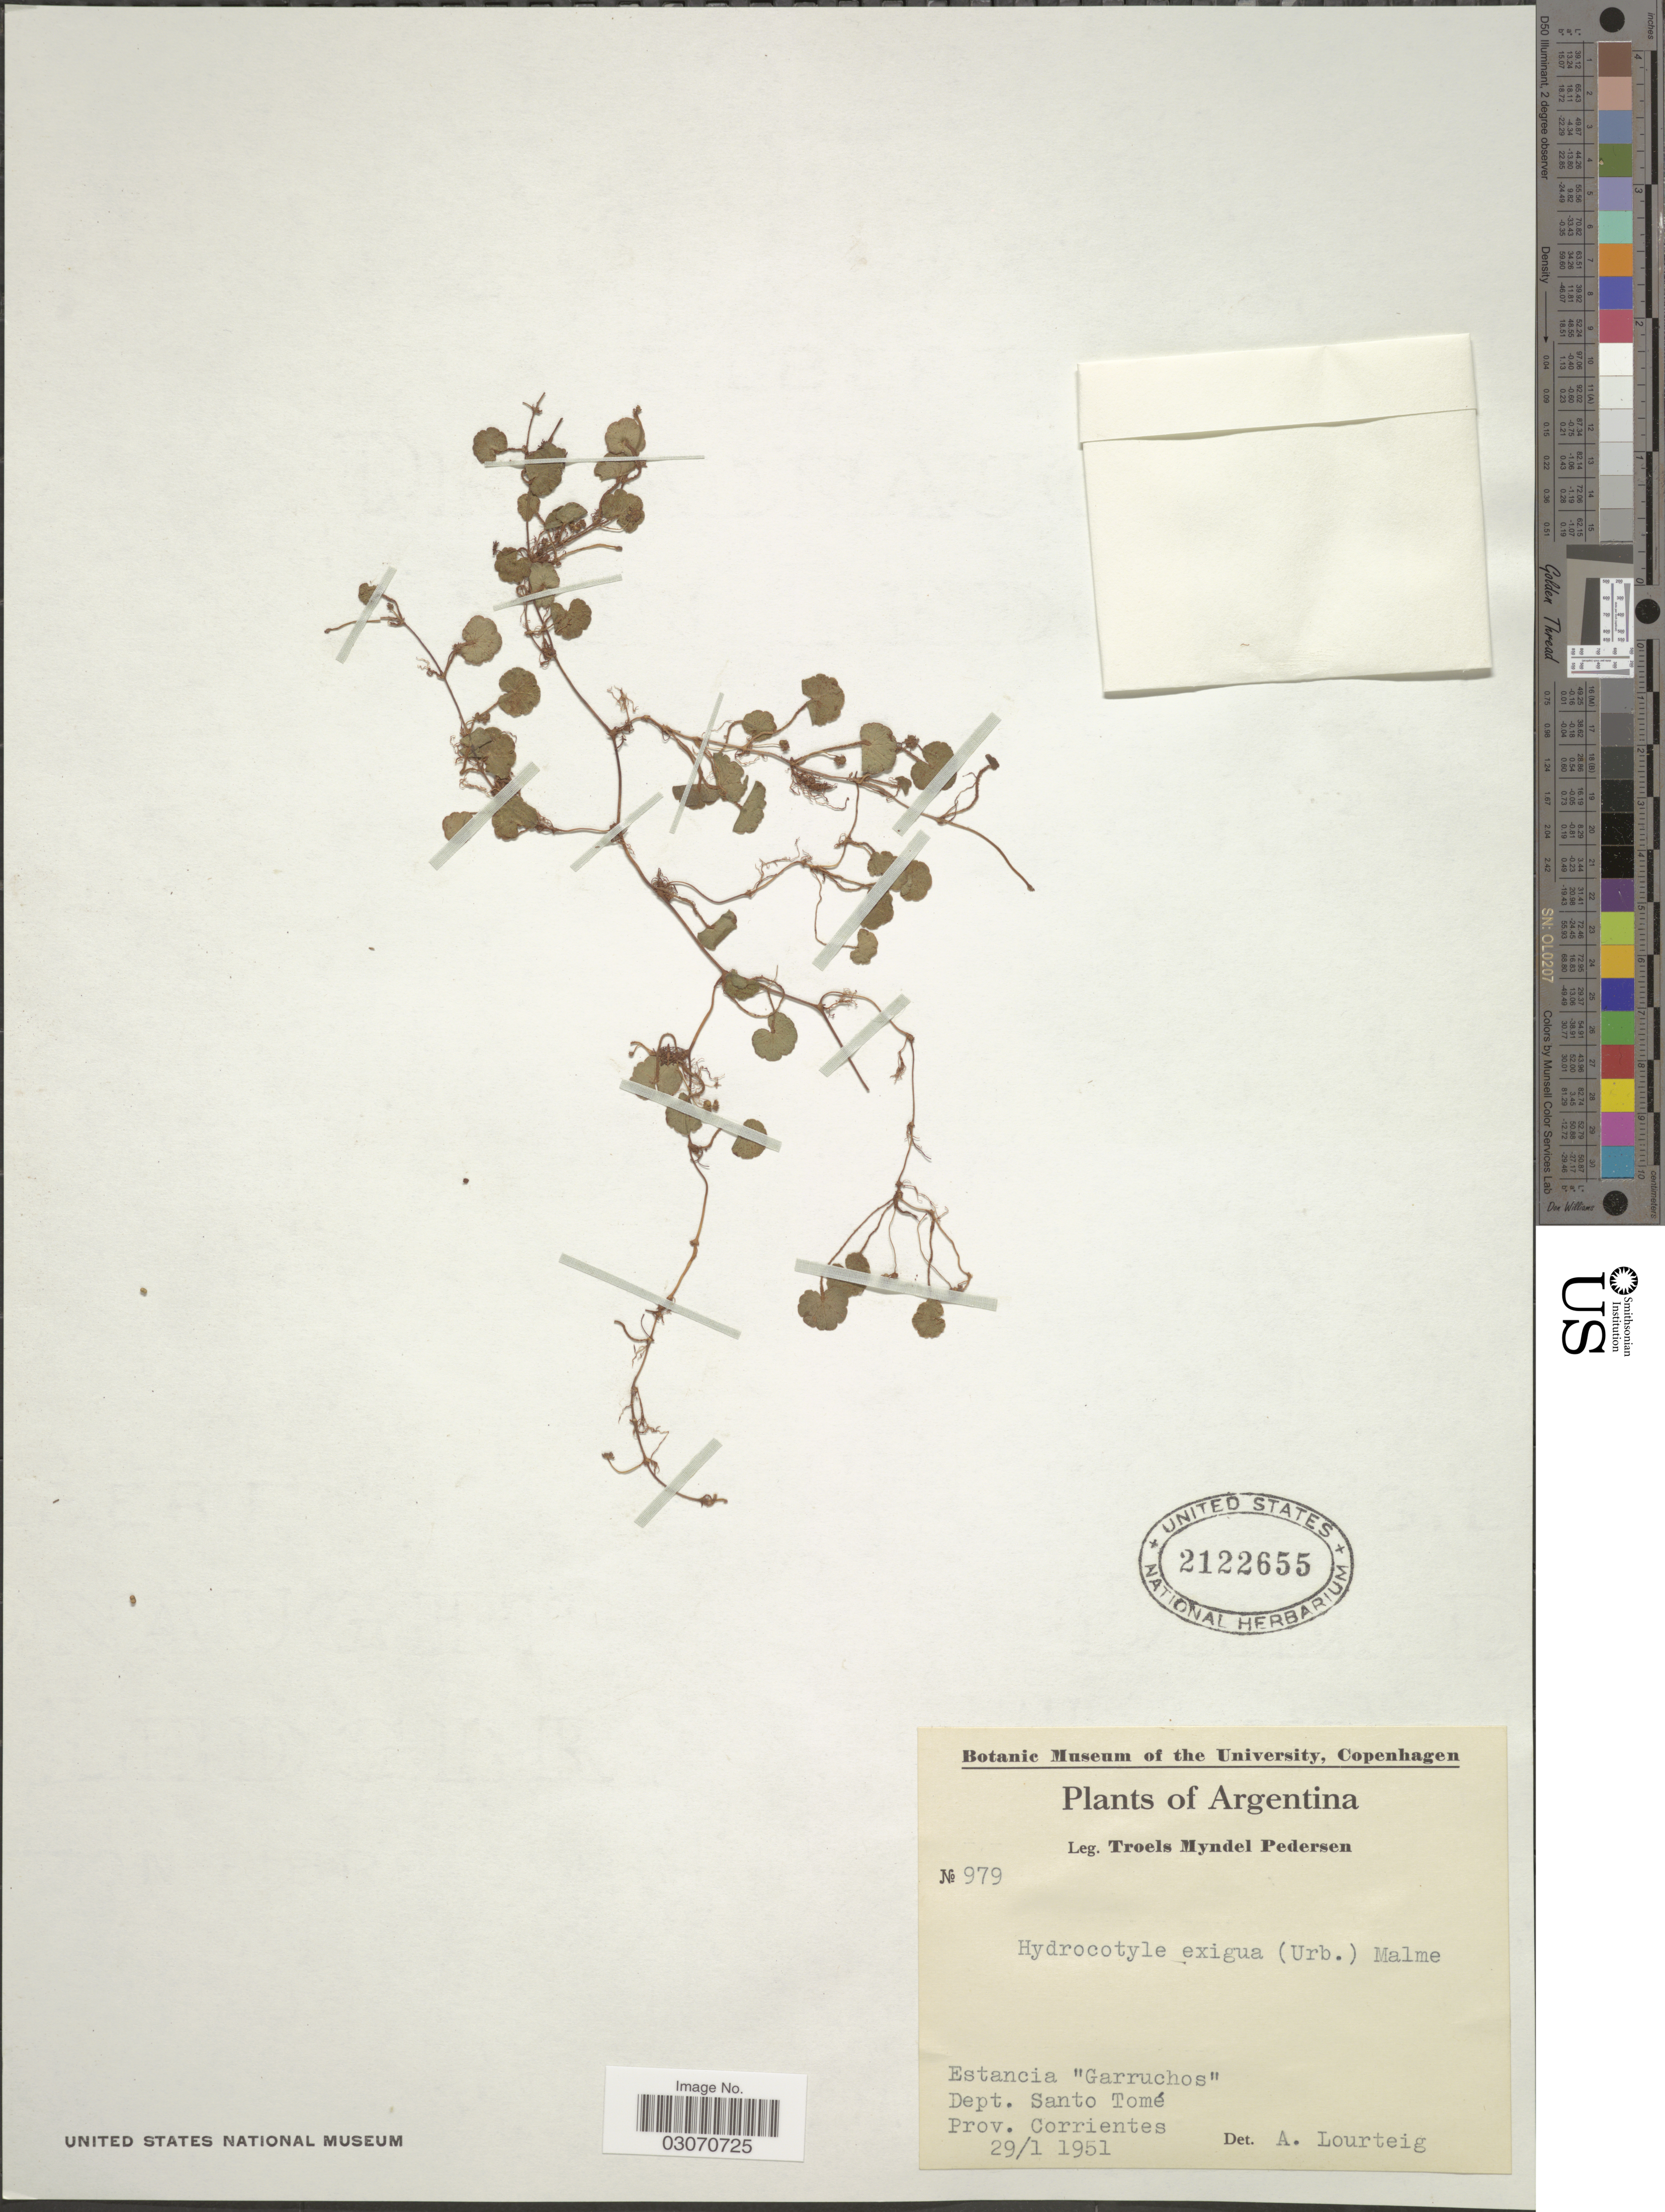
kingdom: Plantae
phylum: Tracheophyta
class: Magnoliopsida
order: Apiales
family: Araliaceae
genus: Hydrocotyle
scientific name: Hydrocotyle exigua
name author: Malme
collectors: T. Pederson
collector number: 979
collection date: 1951-01-29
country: Argentina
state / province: Corrientes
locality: Estancia "Garruchos", Dept. Santo Tomé, Prov. Corrientes.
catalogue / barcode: US 2122655